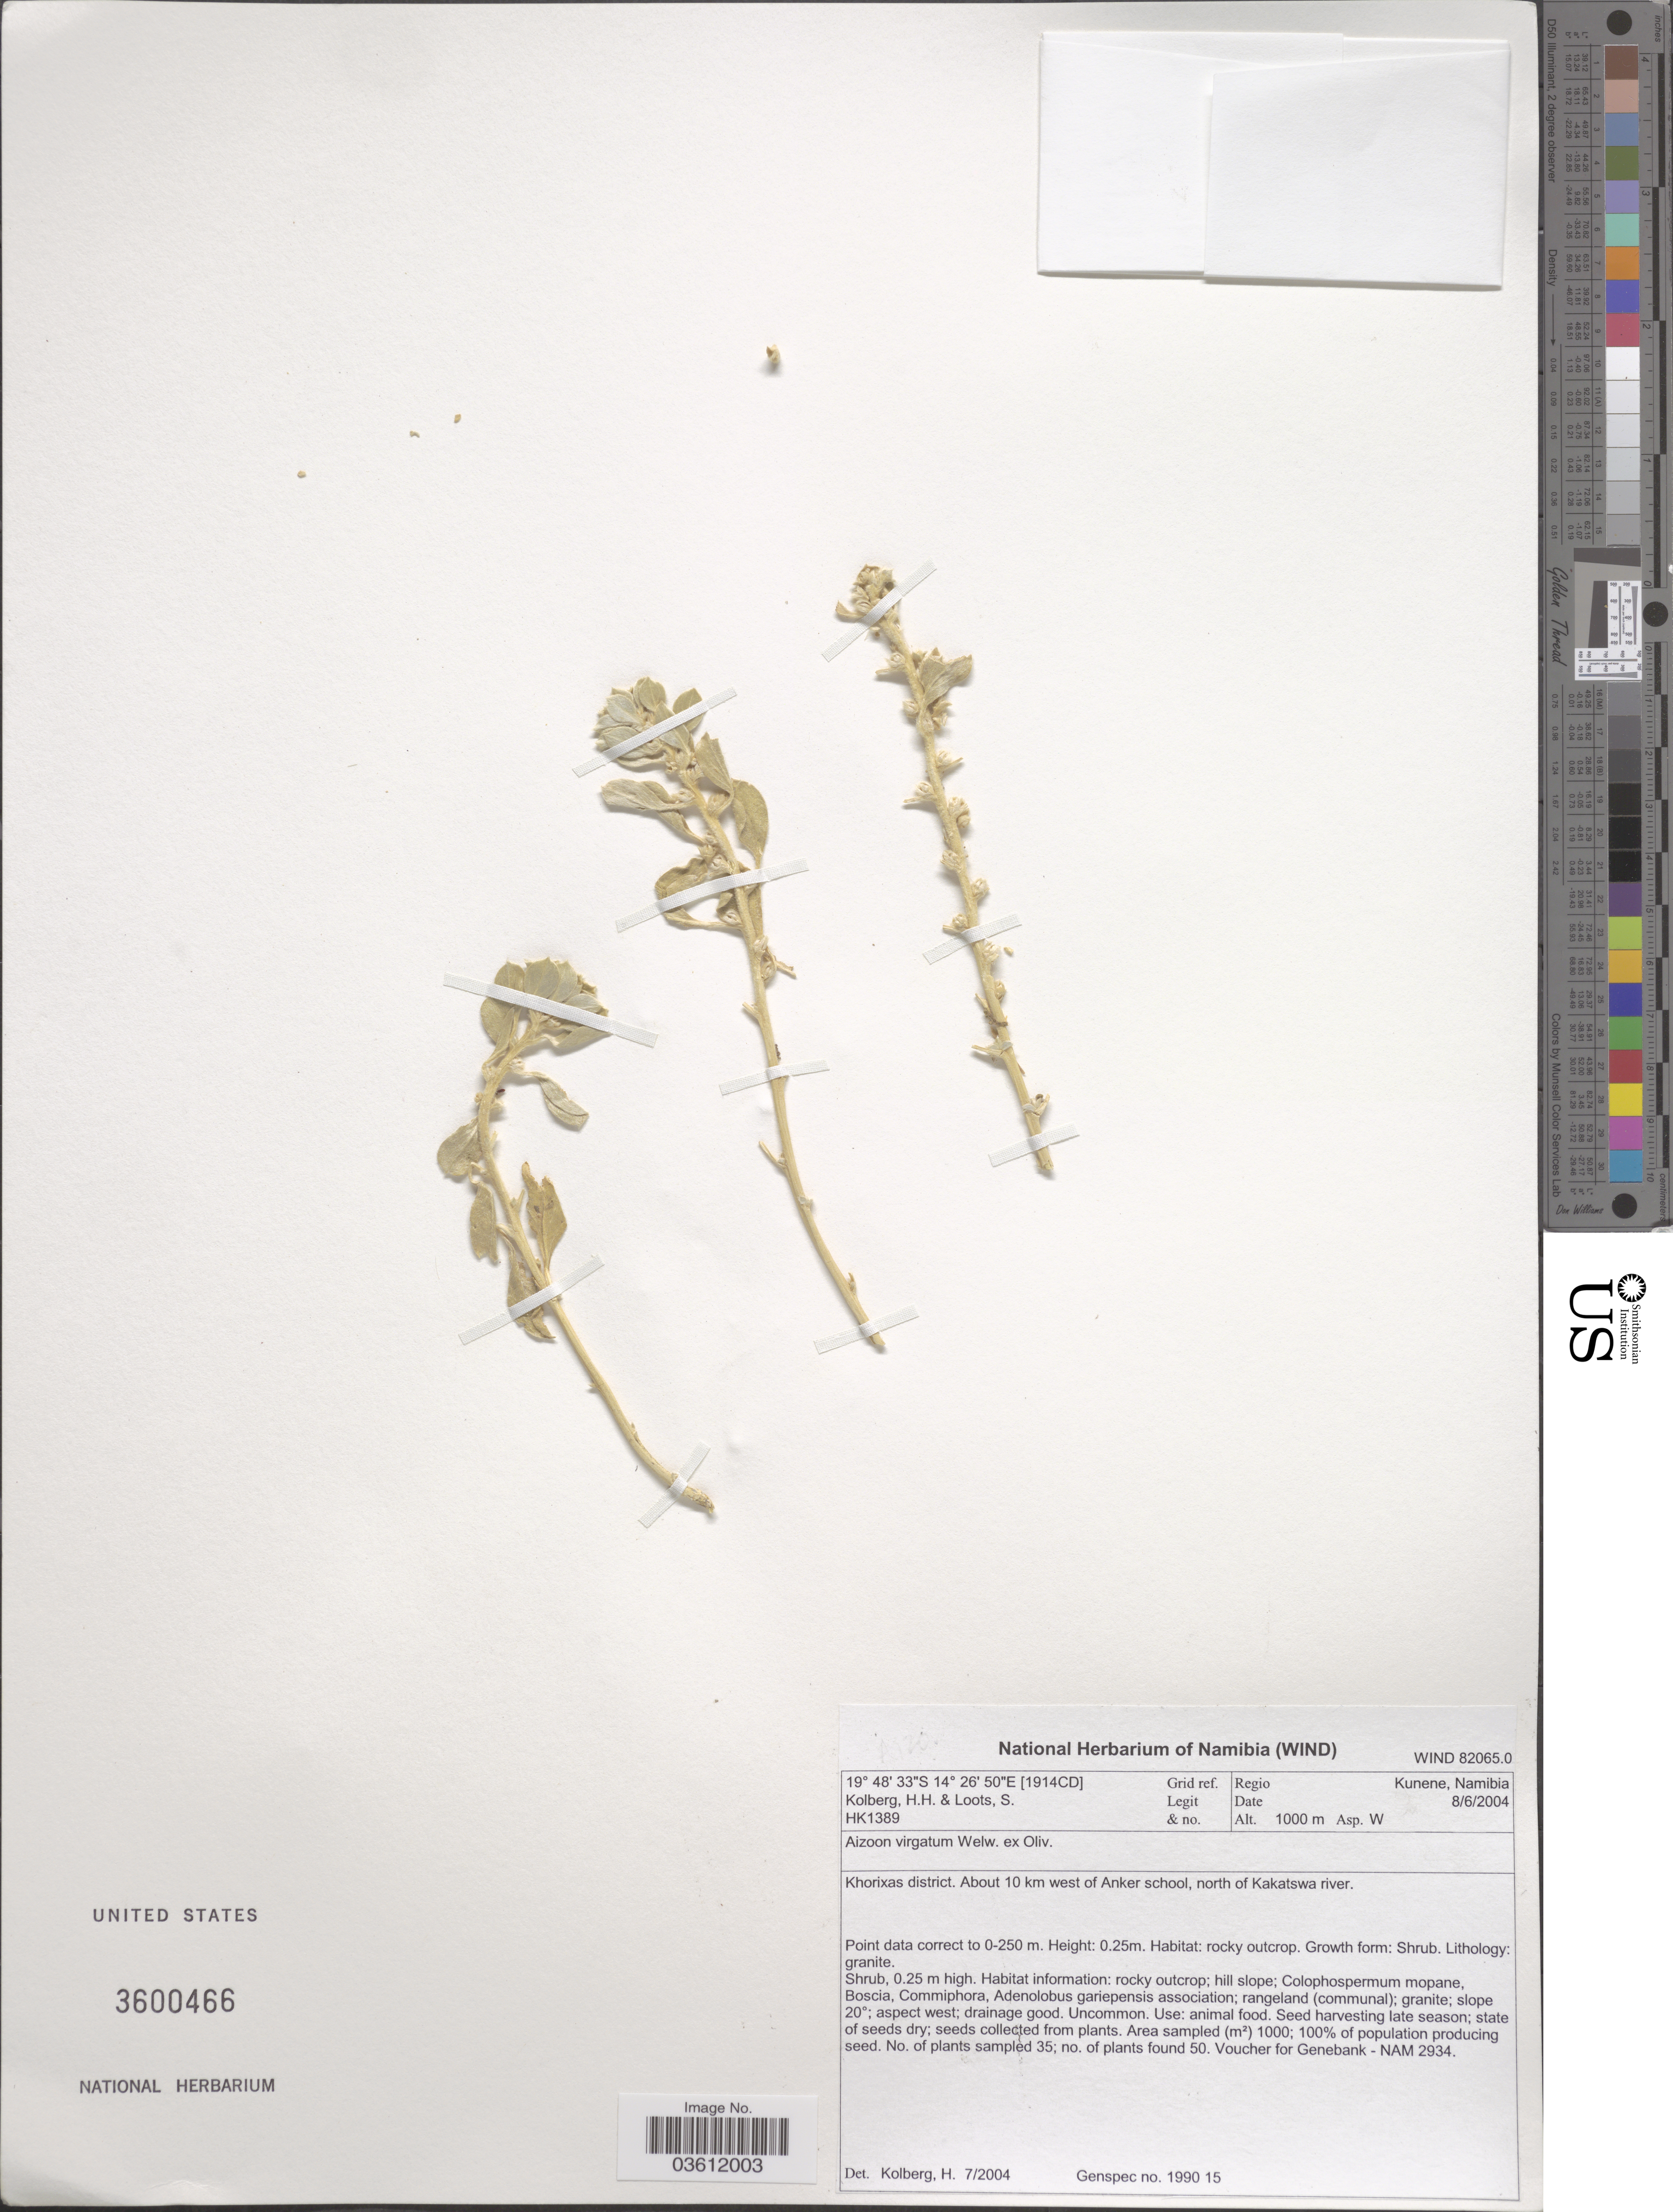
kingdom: Plantae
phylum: Tracheophyta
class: Magnoliopsida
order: Caryophyllales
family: Aizoaceae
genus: Aizoon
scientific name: Aizoon virgatum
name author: Welw. ex Oliv.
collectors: H. H. Kolberg & S. Loots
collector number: HK1389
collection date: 2004-06-08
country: Namibia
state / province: Kunene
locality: [1914CD] Grid ref. Regio Kunene. Asp. W. Khorixas district. About 10 km west of Anker school, north of Kakatswa river.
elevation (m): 1000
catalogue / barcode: US 3600466